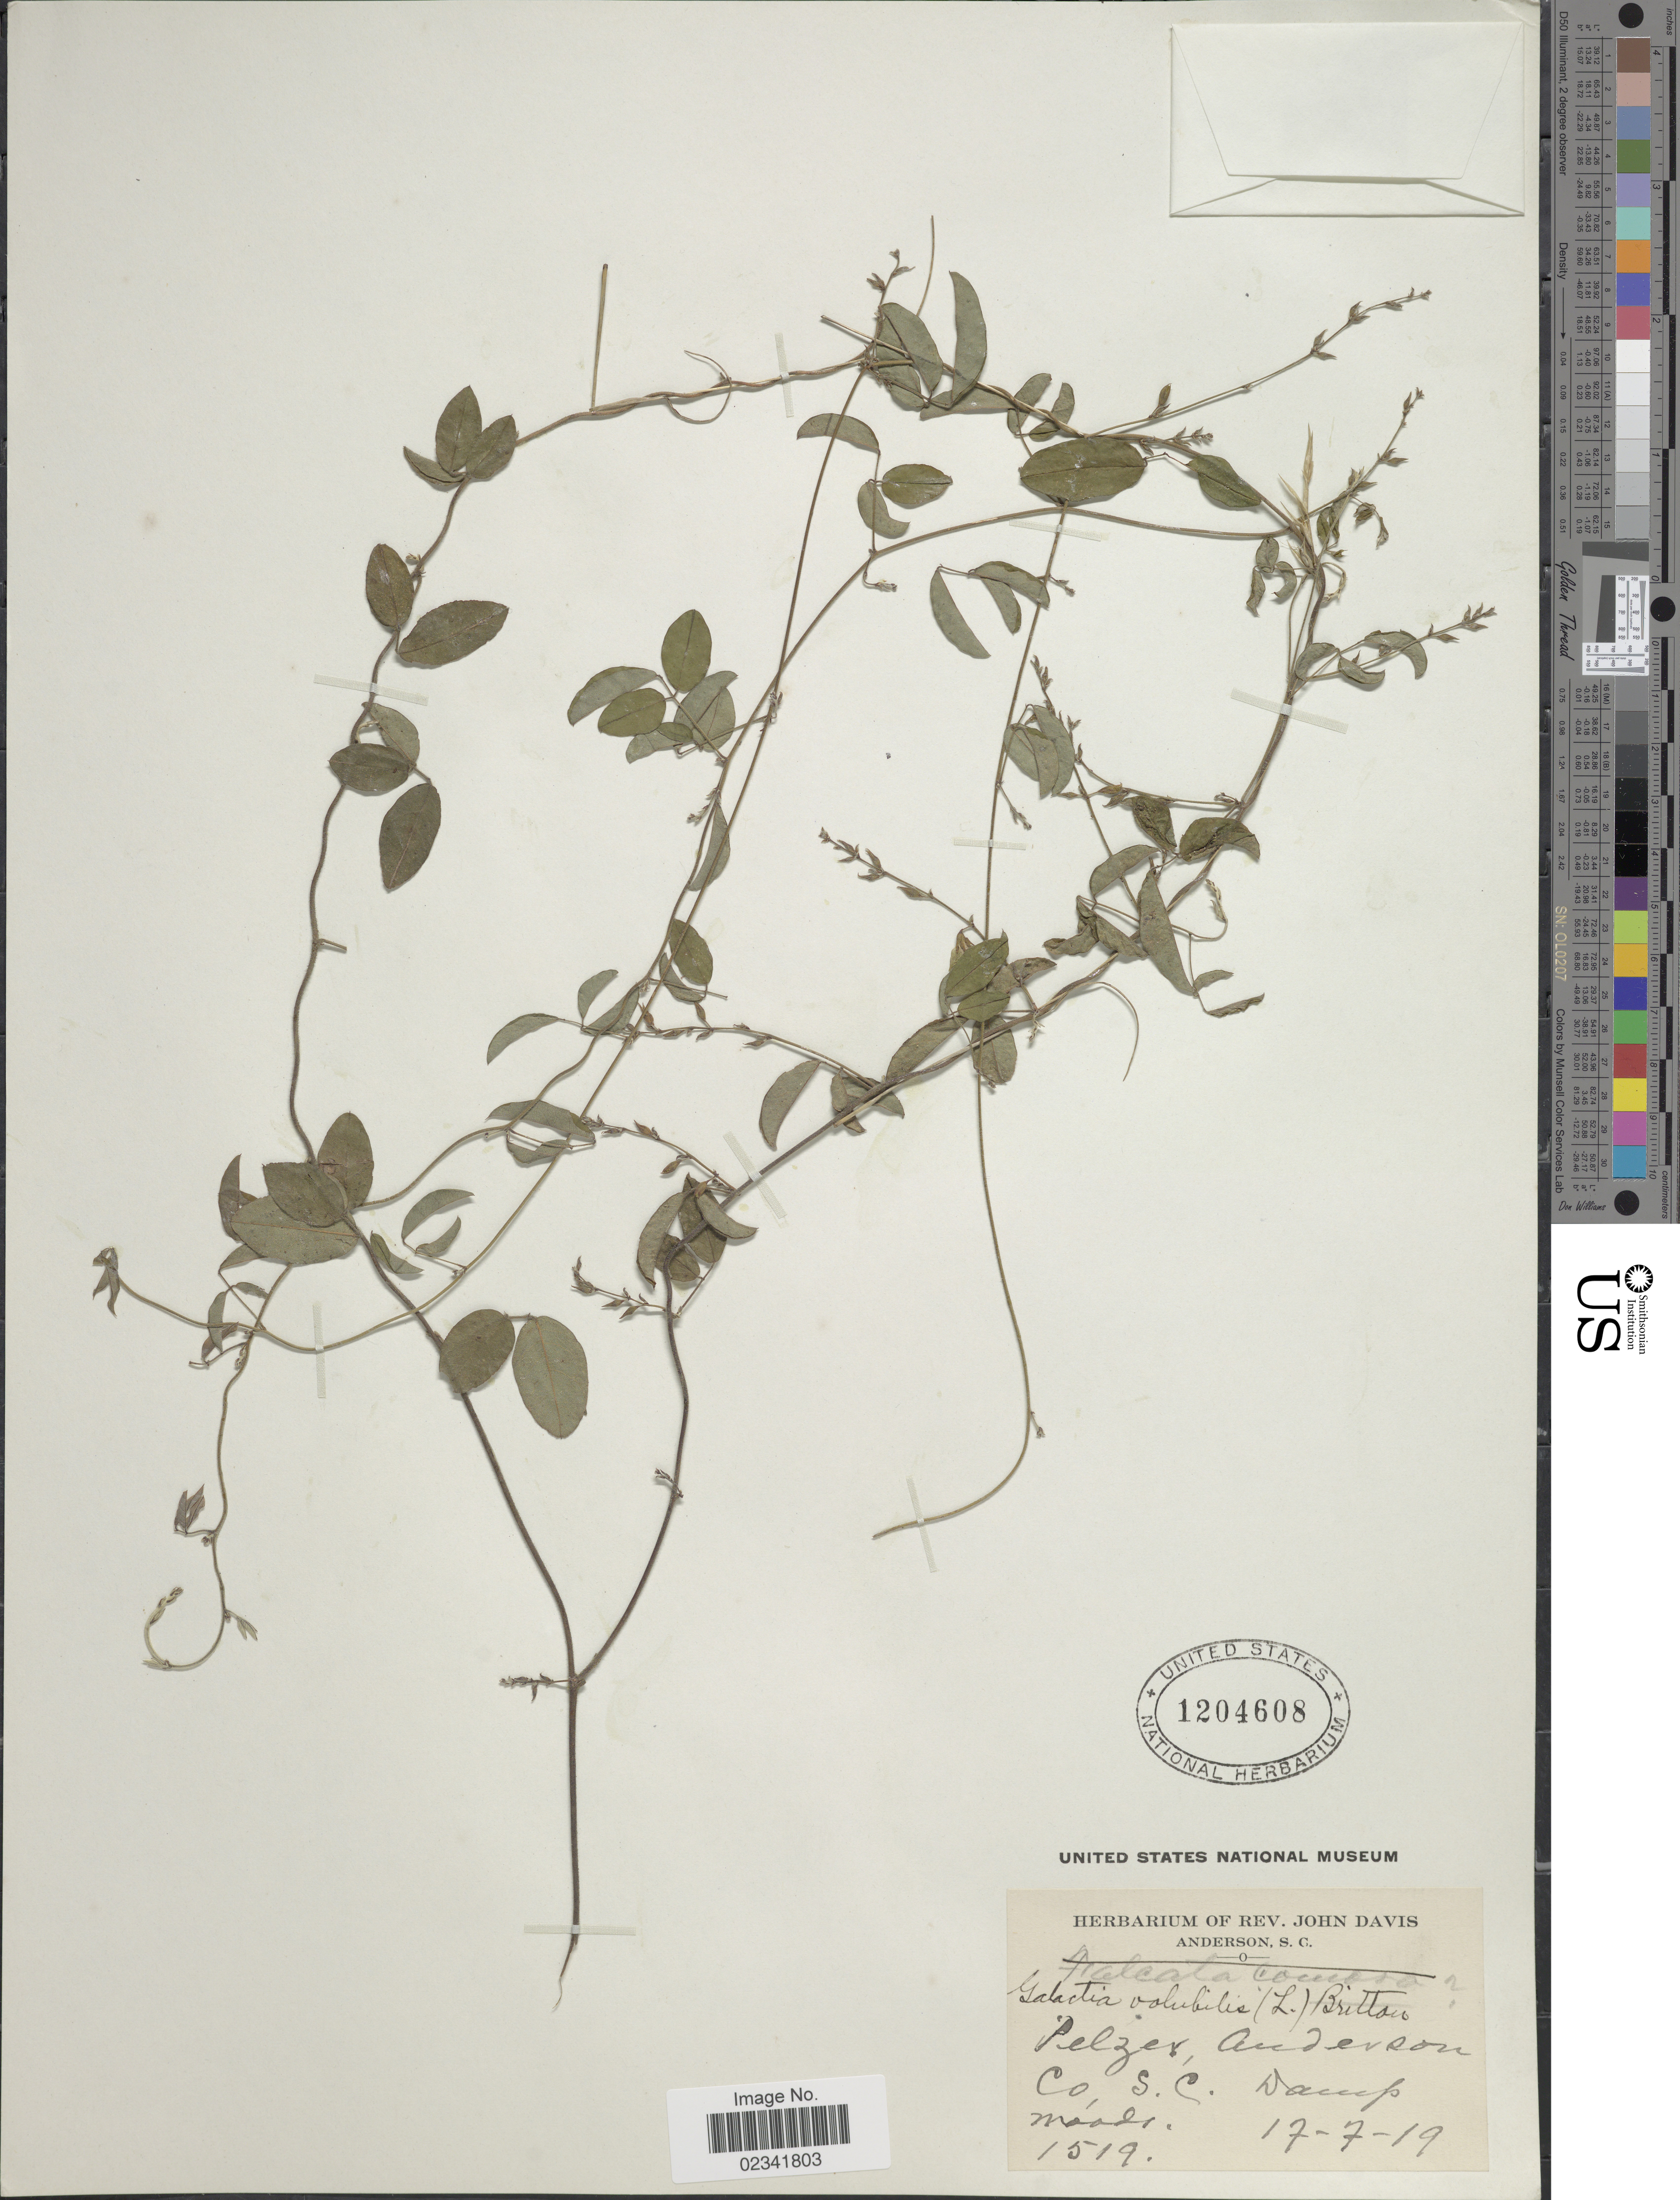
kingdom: Plantae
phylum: Tracheophyta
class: Magnoliopsida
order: Fabales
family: Fabaceae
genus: Galactia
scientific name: Galactia volubilis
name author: (L.) Britton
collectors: ex herb. Rev. John Davis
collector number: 1519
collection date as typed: Transcribed d/m/y: 17/7/19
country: United States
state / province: South Carolina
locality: Pelzer, Anderson Co., S.C.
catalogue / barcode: US 1204608